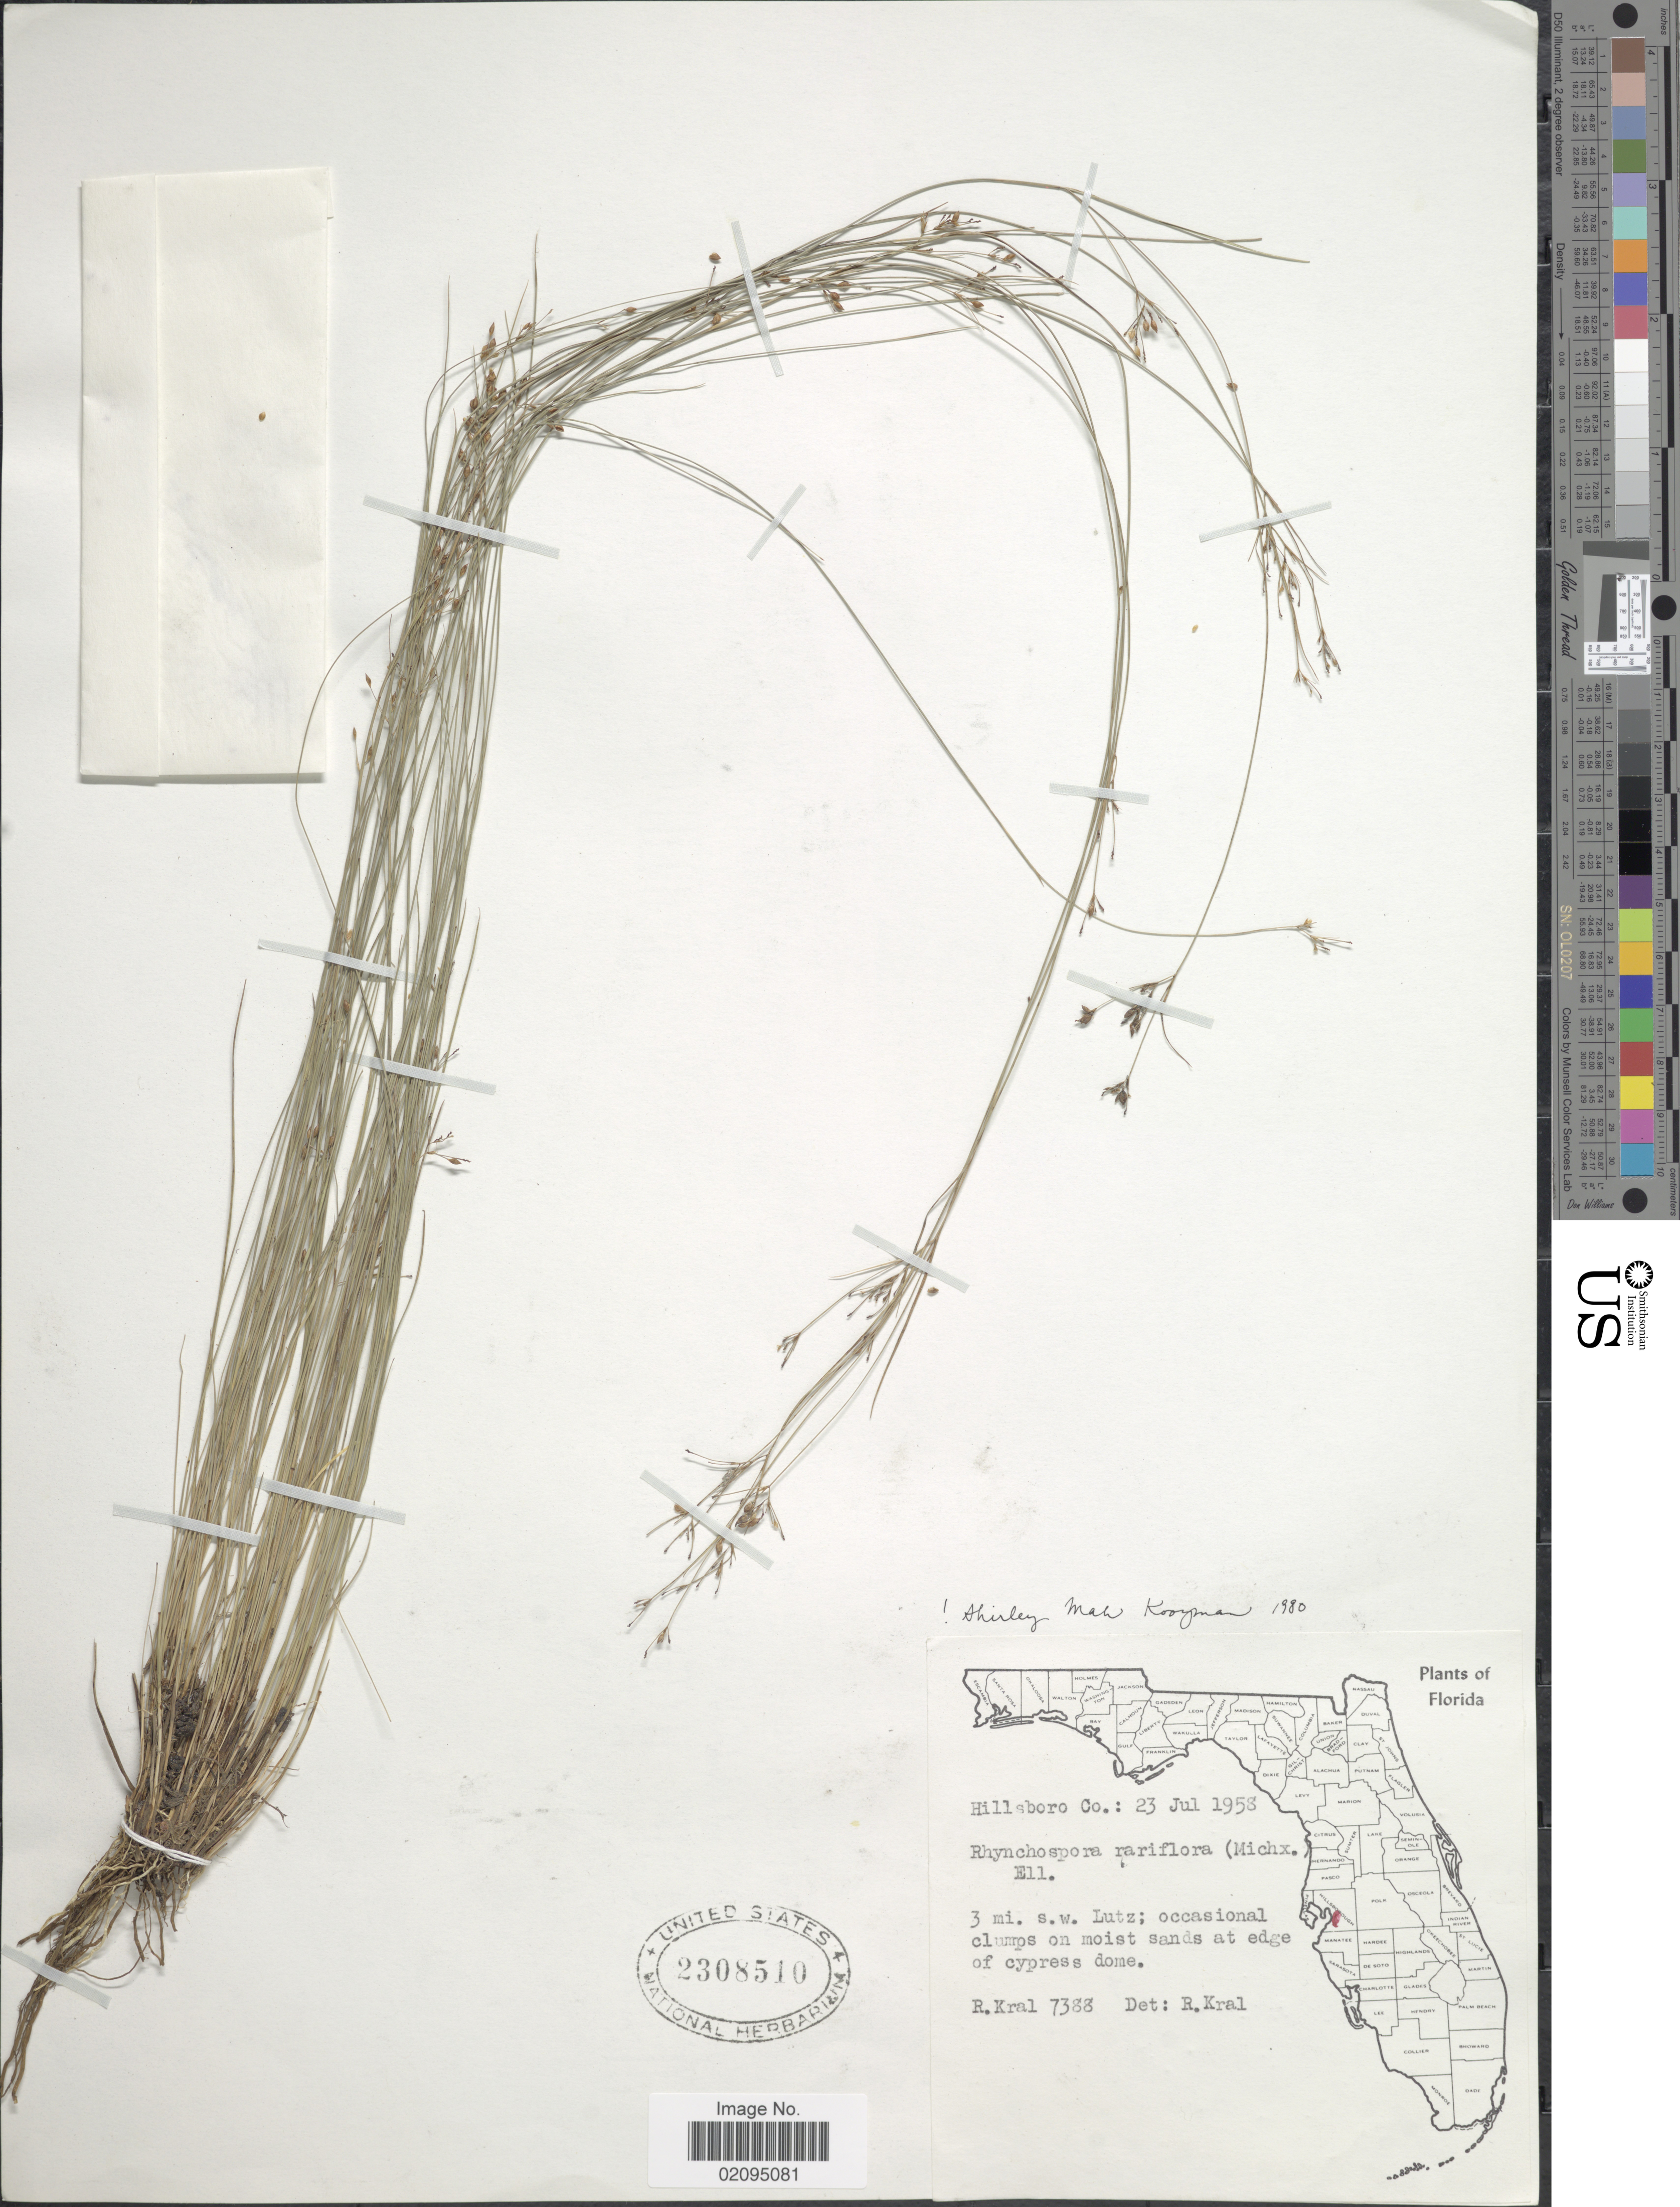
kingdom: Plantae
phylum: Tracheophyta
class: Liliopsida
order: Poales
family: Cyperaceae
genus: Rhynchospora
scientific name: Rhynchospora rariflora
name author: (Michx.) Elliott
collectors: R. Kral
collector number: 7388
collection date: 1958-07-23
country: United States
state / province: Florida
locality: Hillsboro Co.: 3 mi. s.w. Lutz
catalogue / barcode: US 2308510